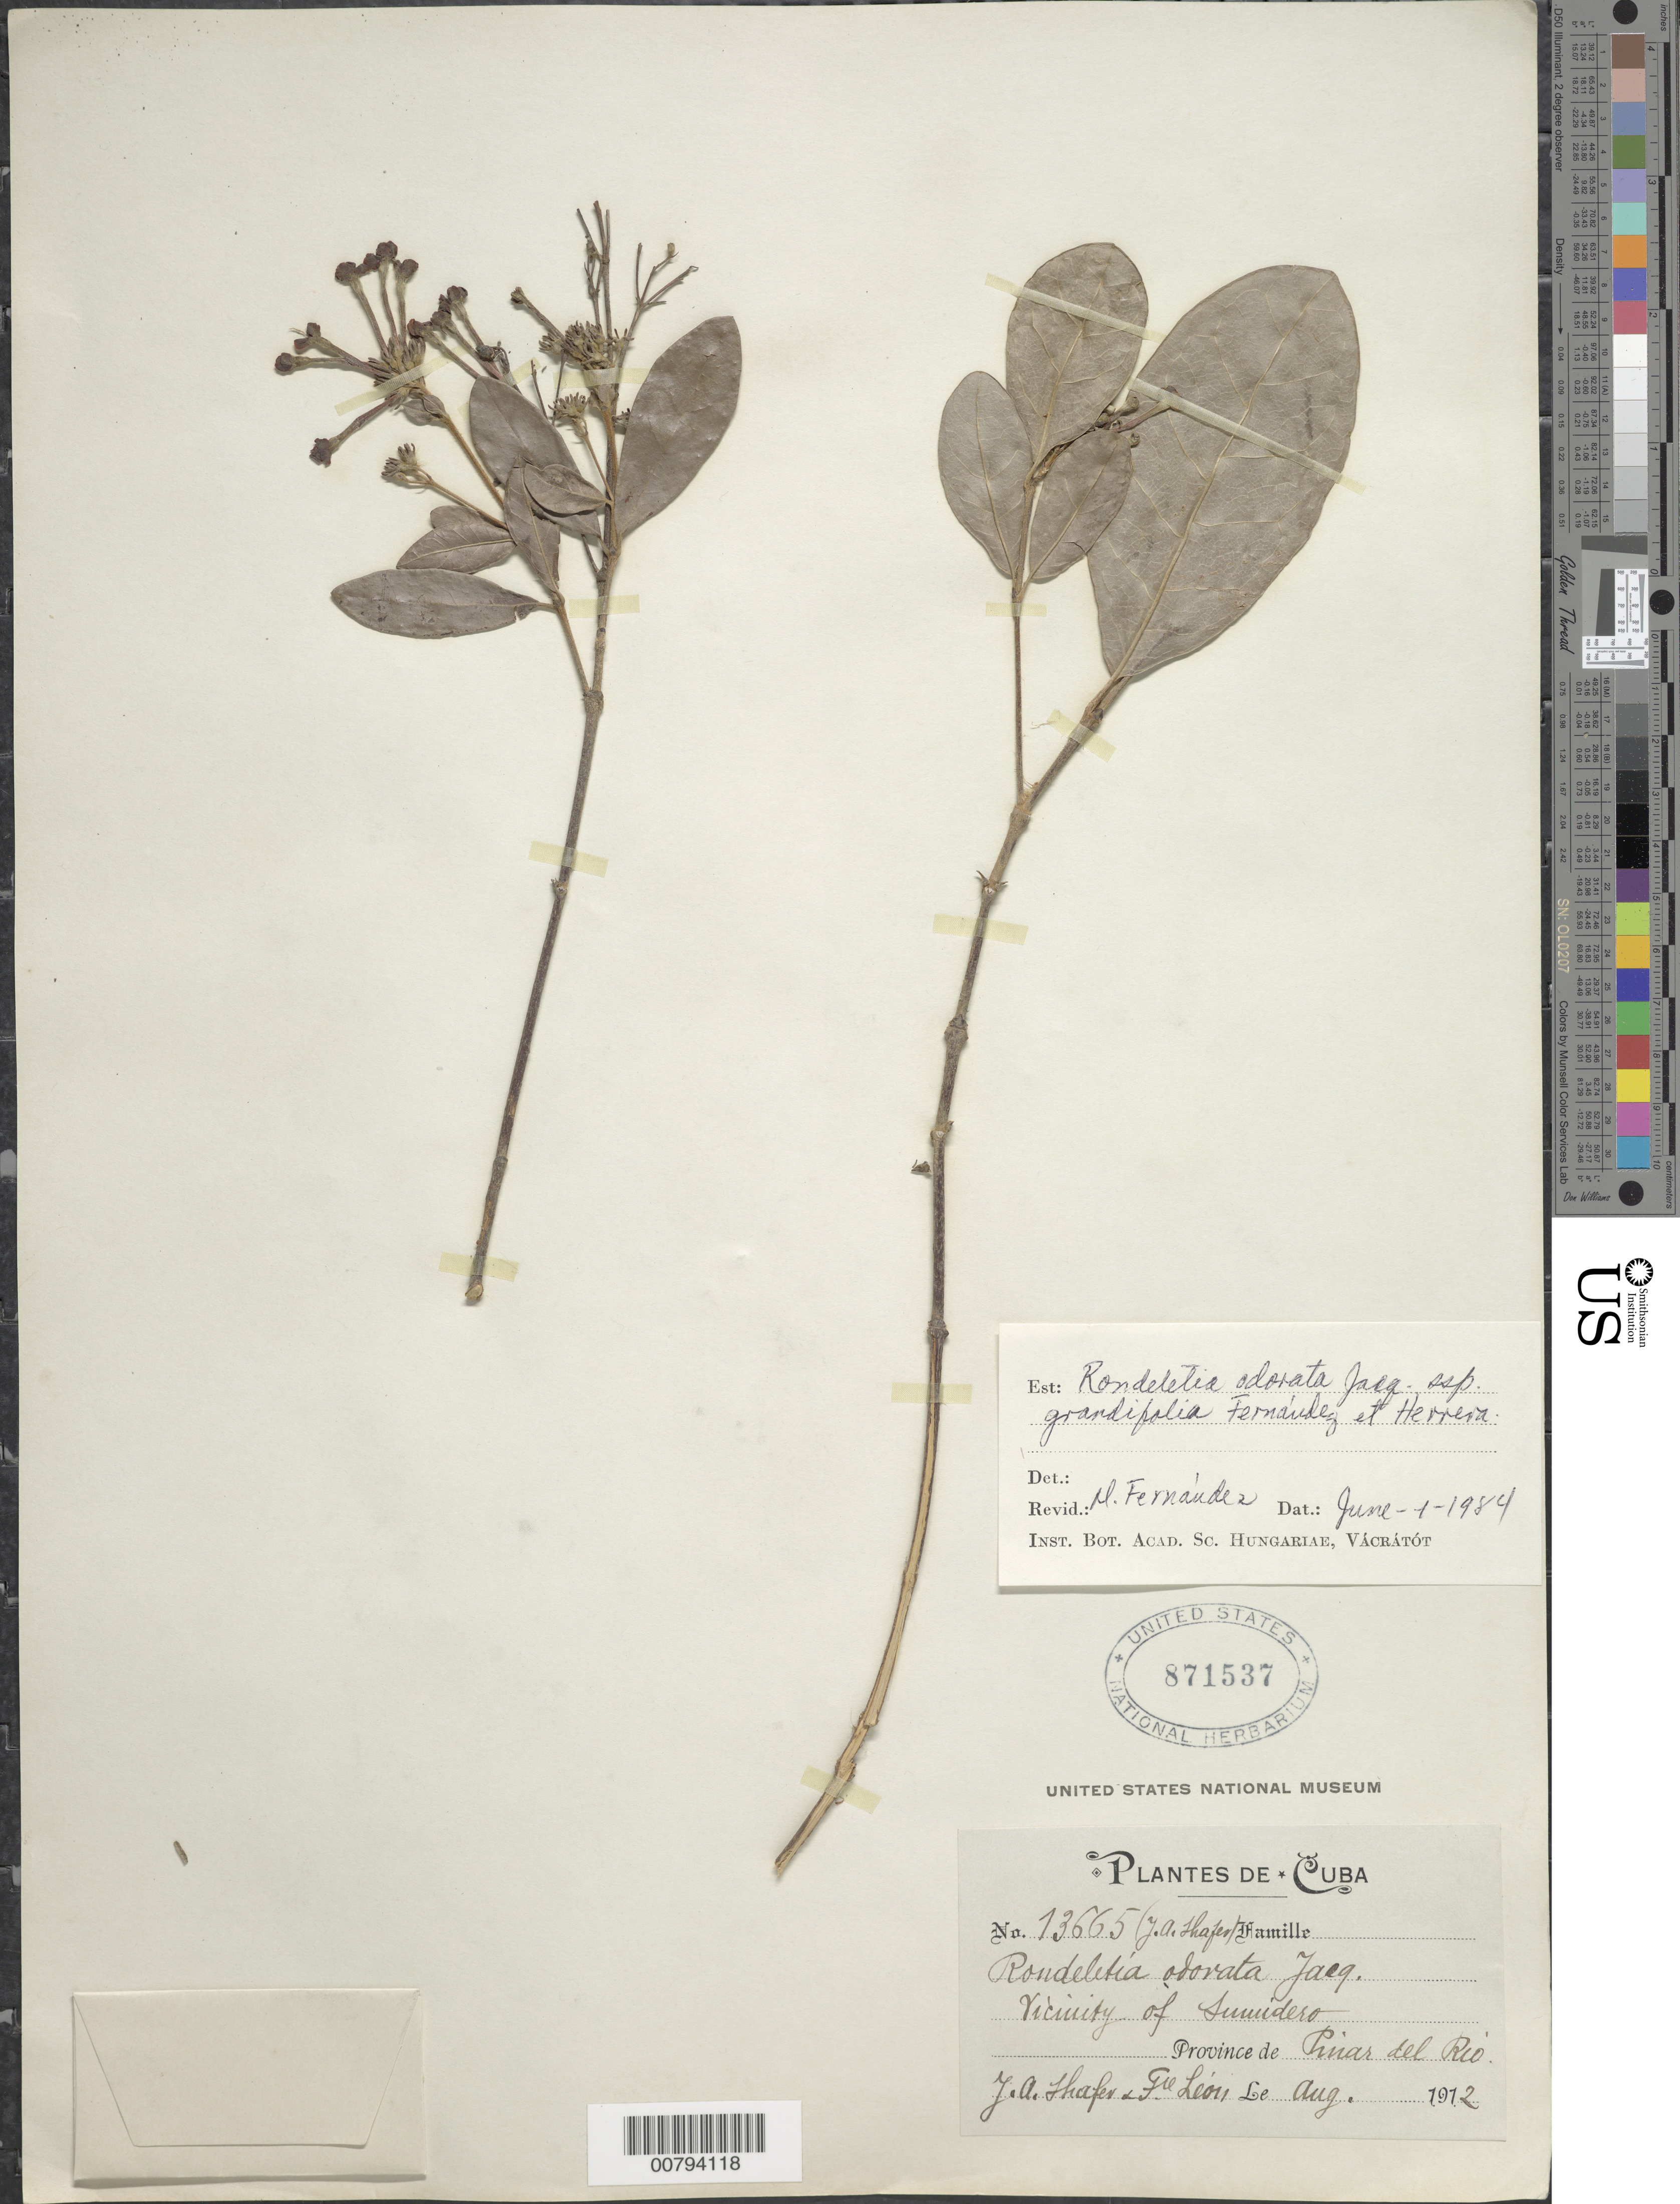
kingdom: Plantae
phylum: Tracheophyta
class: Magnoliopsida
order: Gentianales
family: Rubiaceae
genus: Rondeletia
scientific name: Rondeletia odorata subsp. grandifolia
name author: Fernández & P. Herrera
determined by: Fernandez, M.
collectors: J. A. Shafer & Bro. León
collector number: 13665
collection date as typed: Aug 1912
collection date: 1912-08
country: Cuba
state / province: Pinar del Río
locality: Vicinity of Sunidero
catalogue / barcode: US 871537